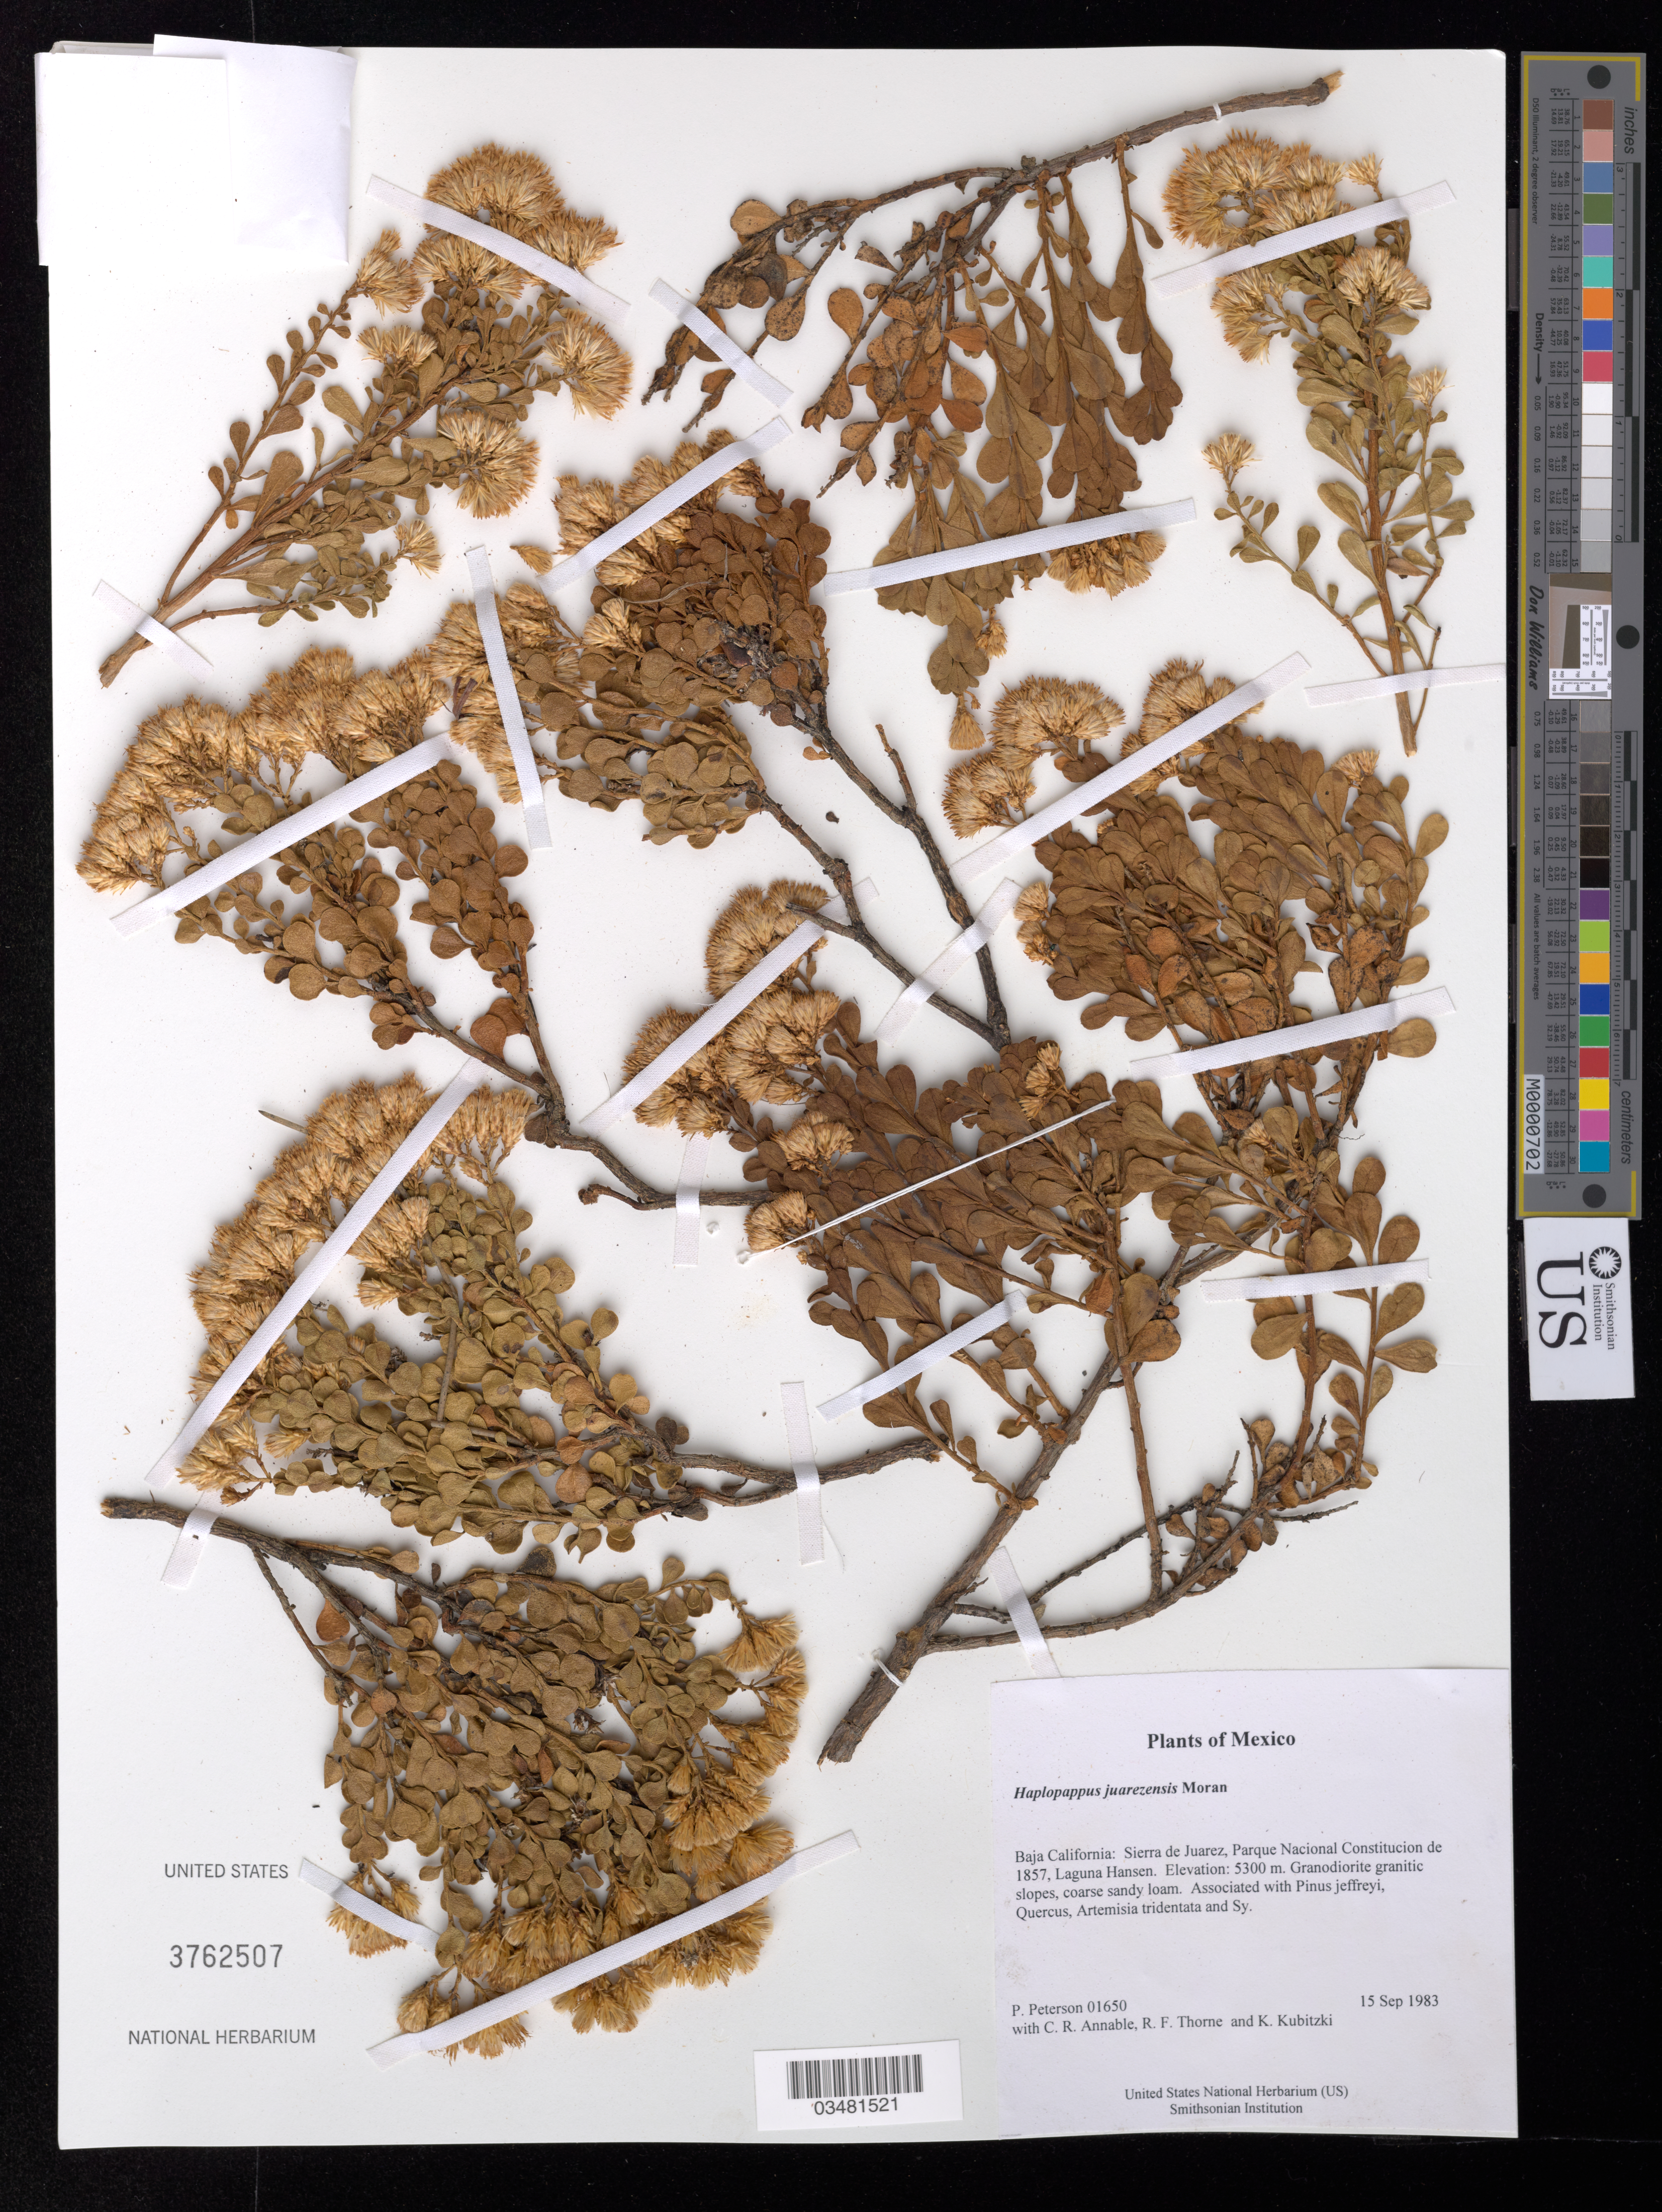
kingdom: Plantae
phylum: Tracheophyta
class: Magnoliopsida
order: Asterales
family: Asteraceae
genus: Haplopappus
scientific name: Haplopappus juarezensis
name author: Moran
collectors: P. M. Peterson, C. R. Annable, R. F. Thorne & K. Kubitzki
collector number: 01650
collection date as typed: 15 Sep 1983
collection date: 1983-09-15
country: Mexico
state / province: Baja California Norte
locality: Sierra de Juarez, Parque Nacional Constitucion de 1857, Laguna Hansen.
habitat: Granodiorite granitic slopes, coarse sandy loam. Associated with Pinus jeffreyi, Quercus, Artemisia tridentata and Sy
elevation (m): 5300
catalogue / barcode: US 3762507